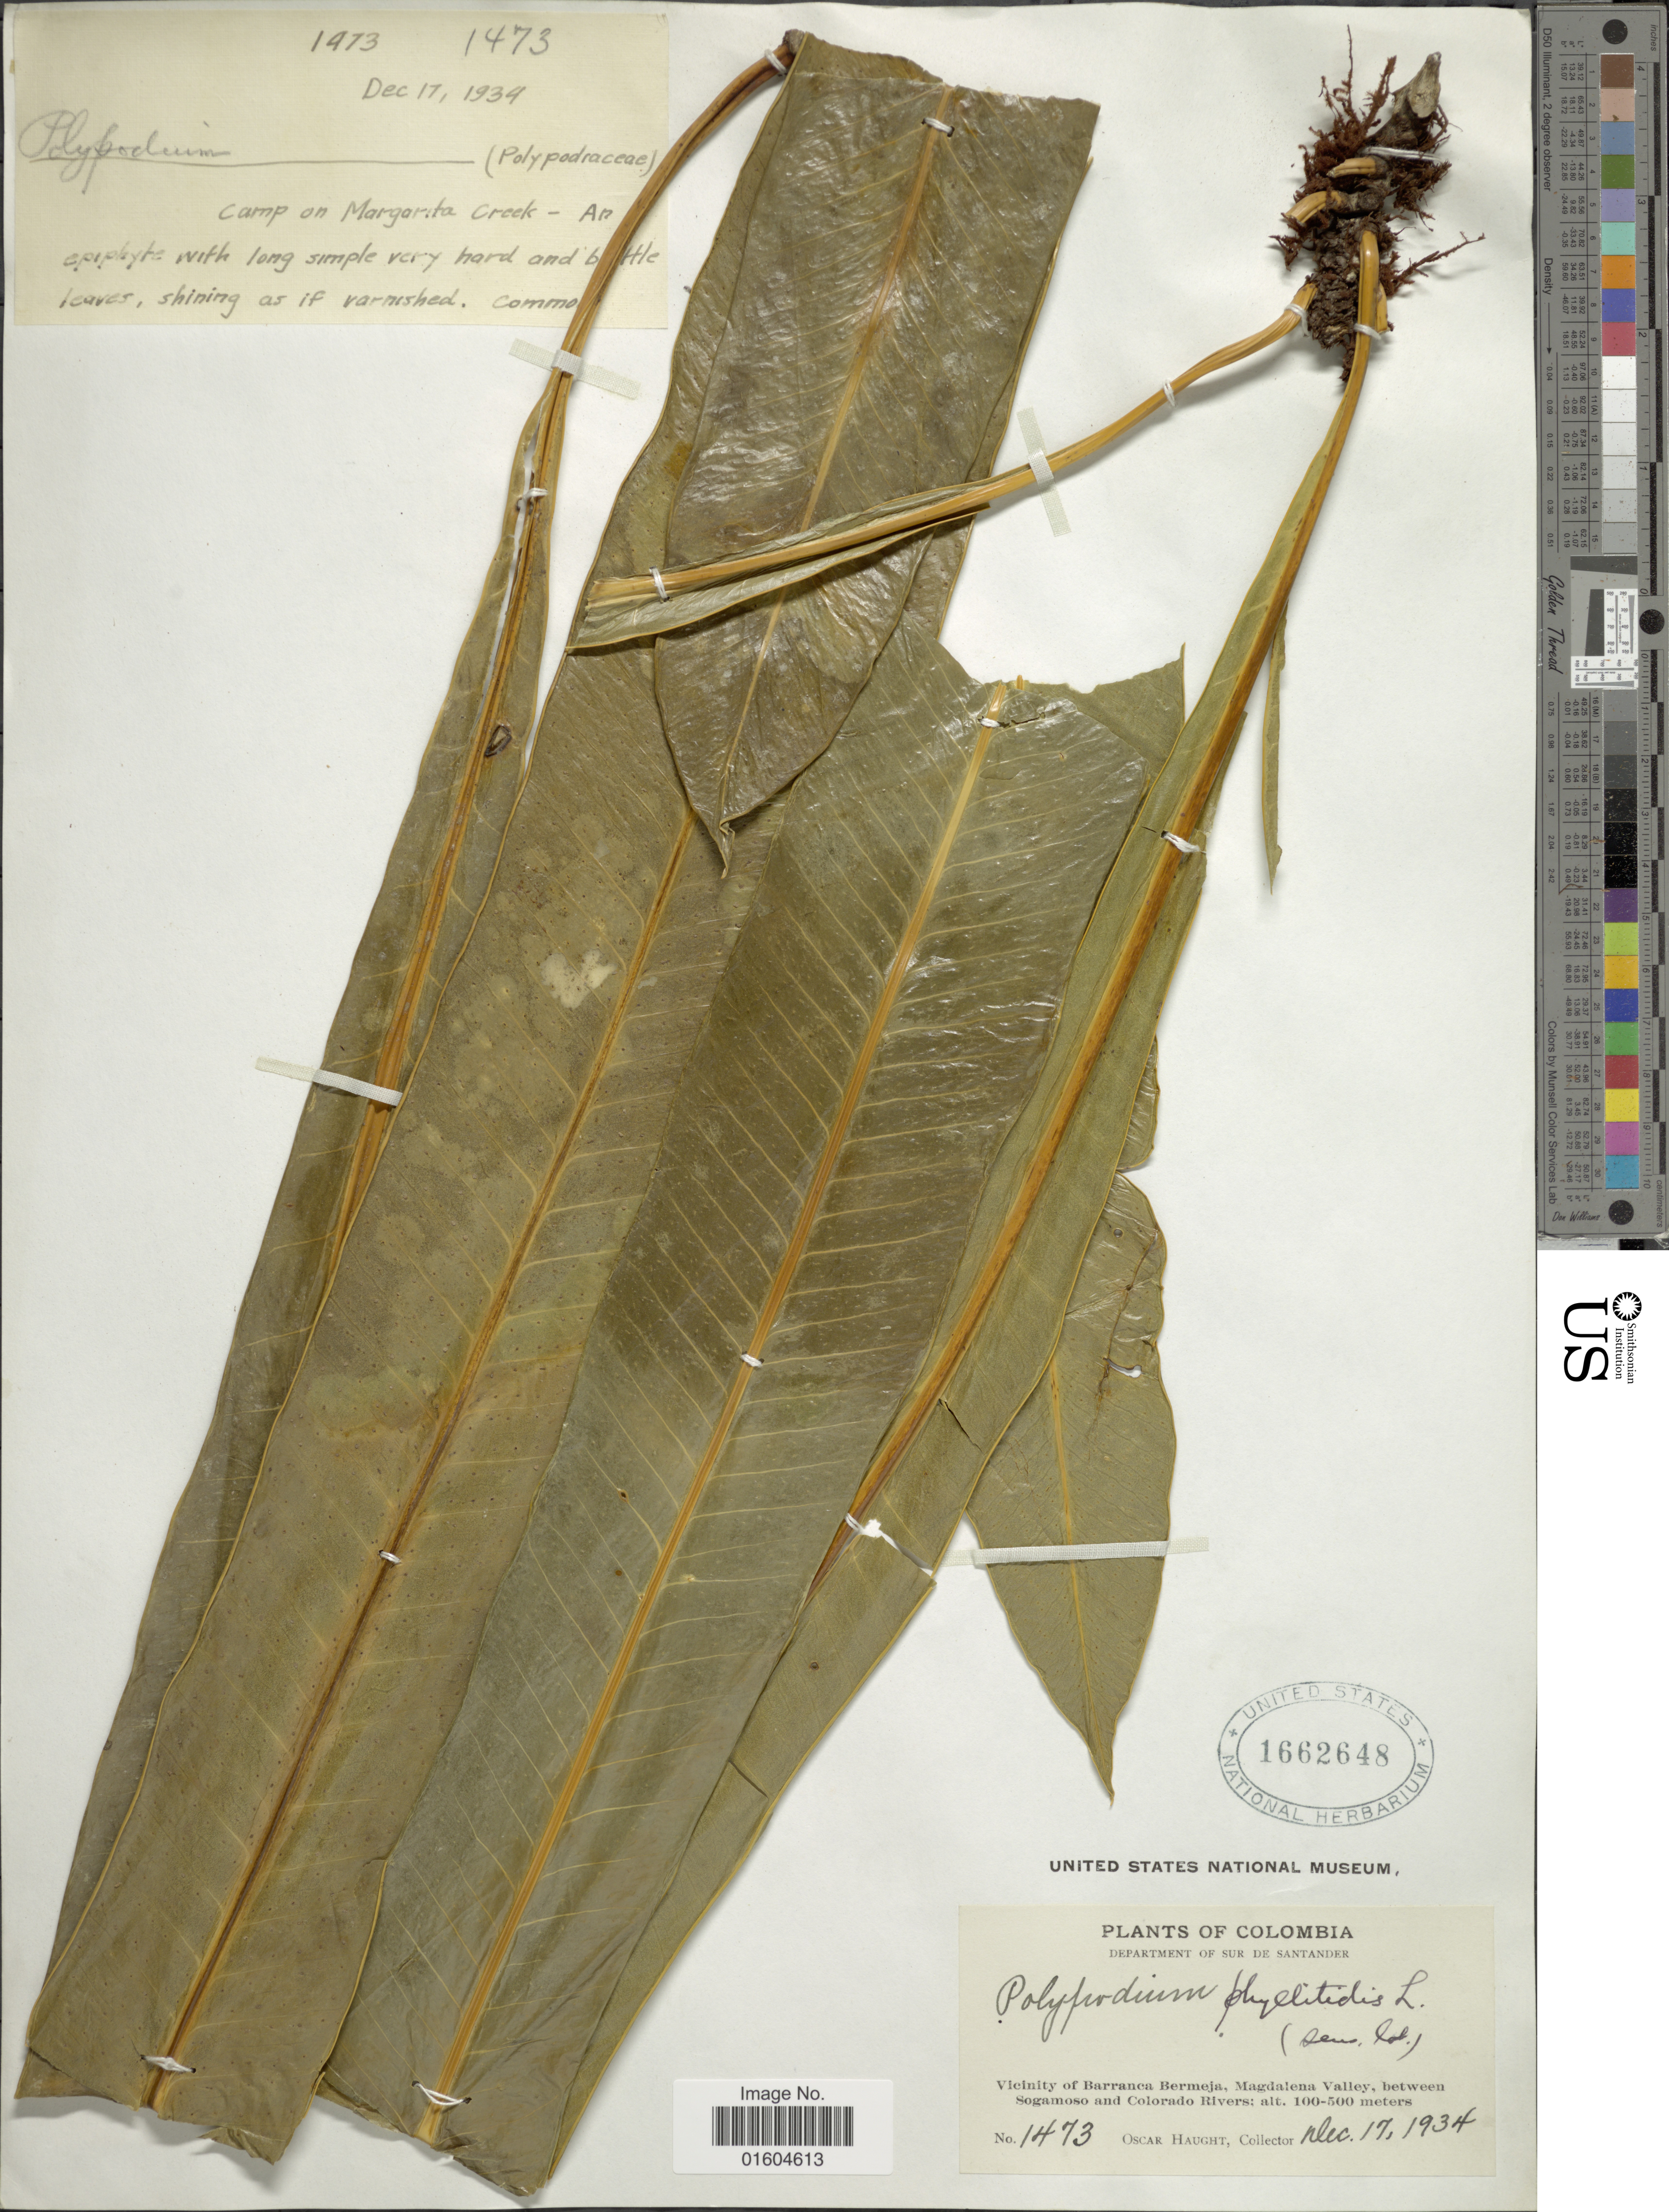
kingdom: Plantae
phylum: Tracheophyta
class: Polypodiopsida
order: Polypodiales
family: Polypodiaceae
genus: Campyloneurum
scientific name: Campyloneurum phyllitidis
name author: (L.) C. Presl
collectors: O. L. Haught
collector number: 1473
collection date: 1934-12-17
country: Colombia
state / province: Santander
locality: Colombia, Department of Sur de Santander. Vicinity of Barranca Bermeja, Magdalena Valley, between Sogamoso and Colorado Rivers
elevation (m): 100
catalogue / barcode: US 1662648